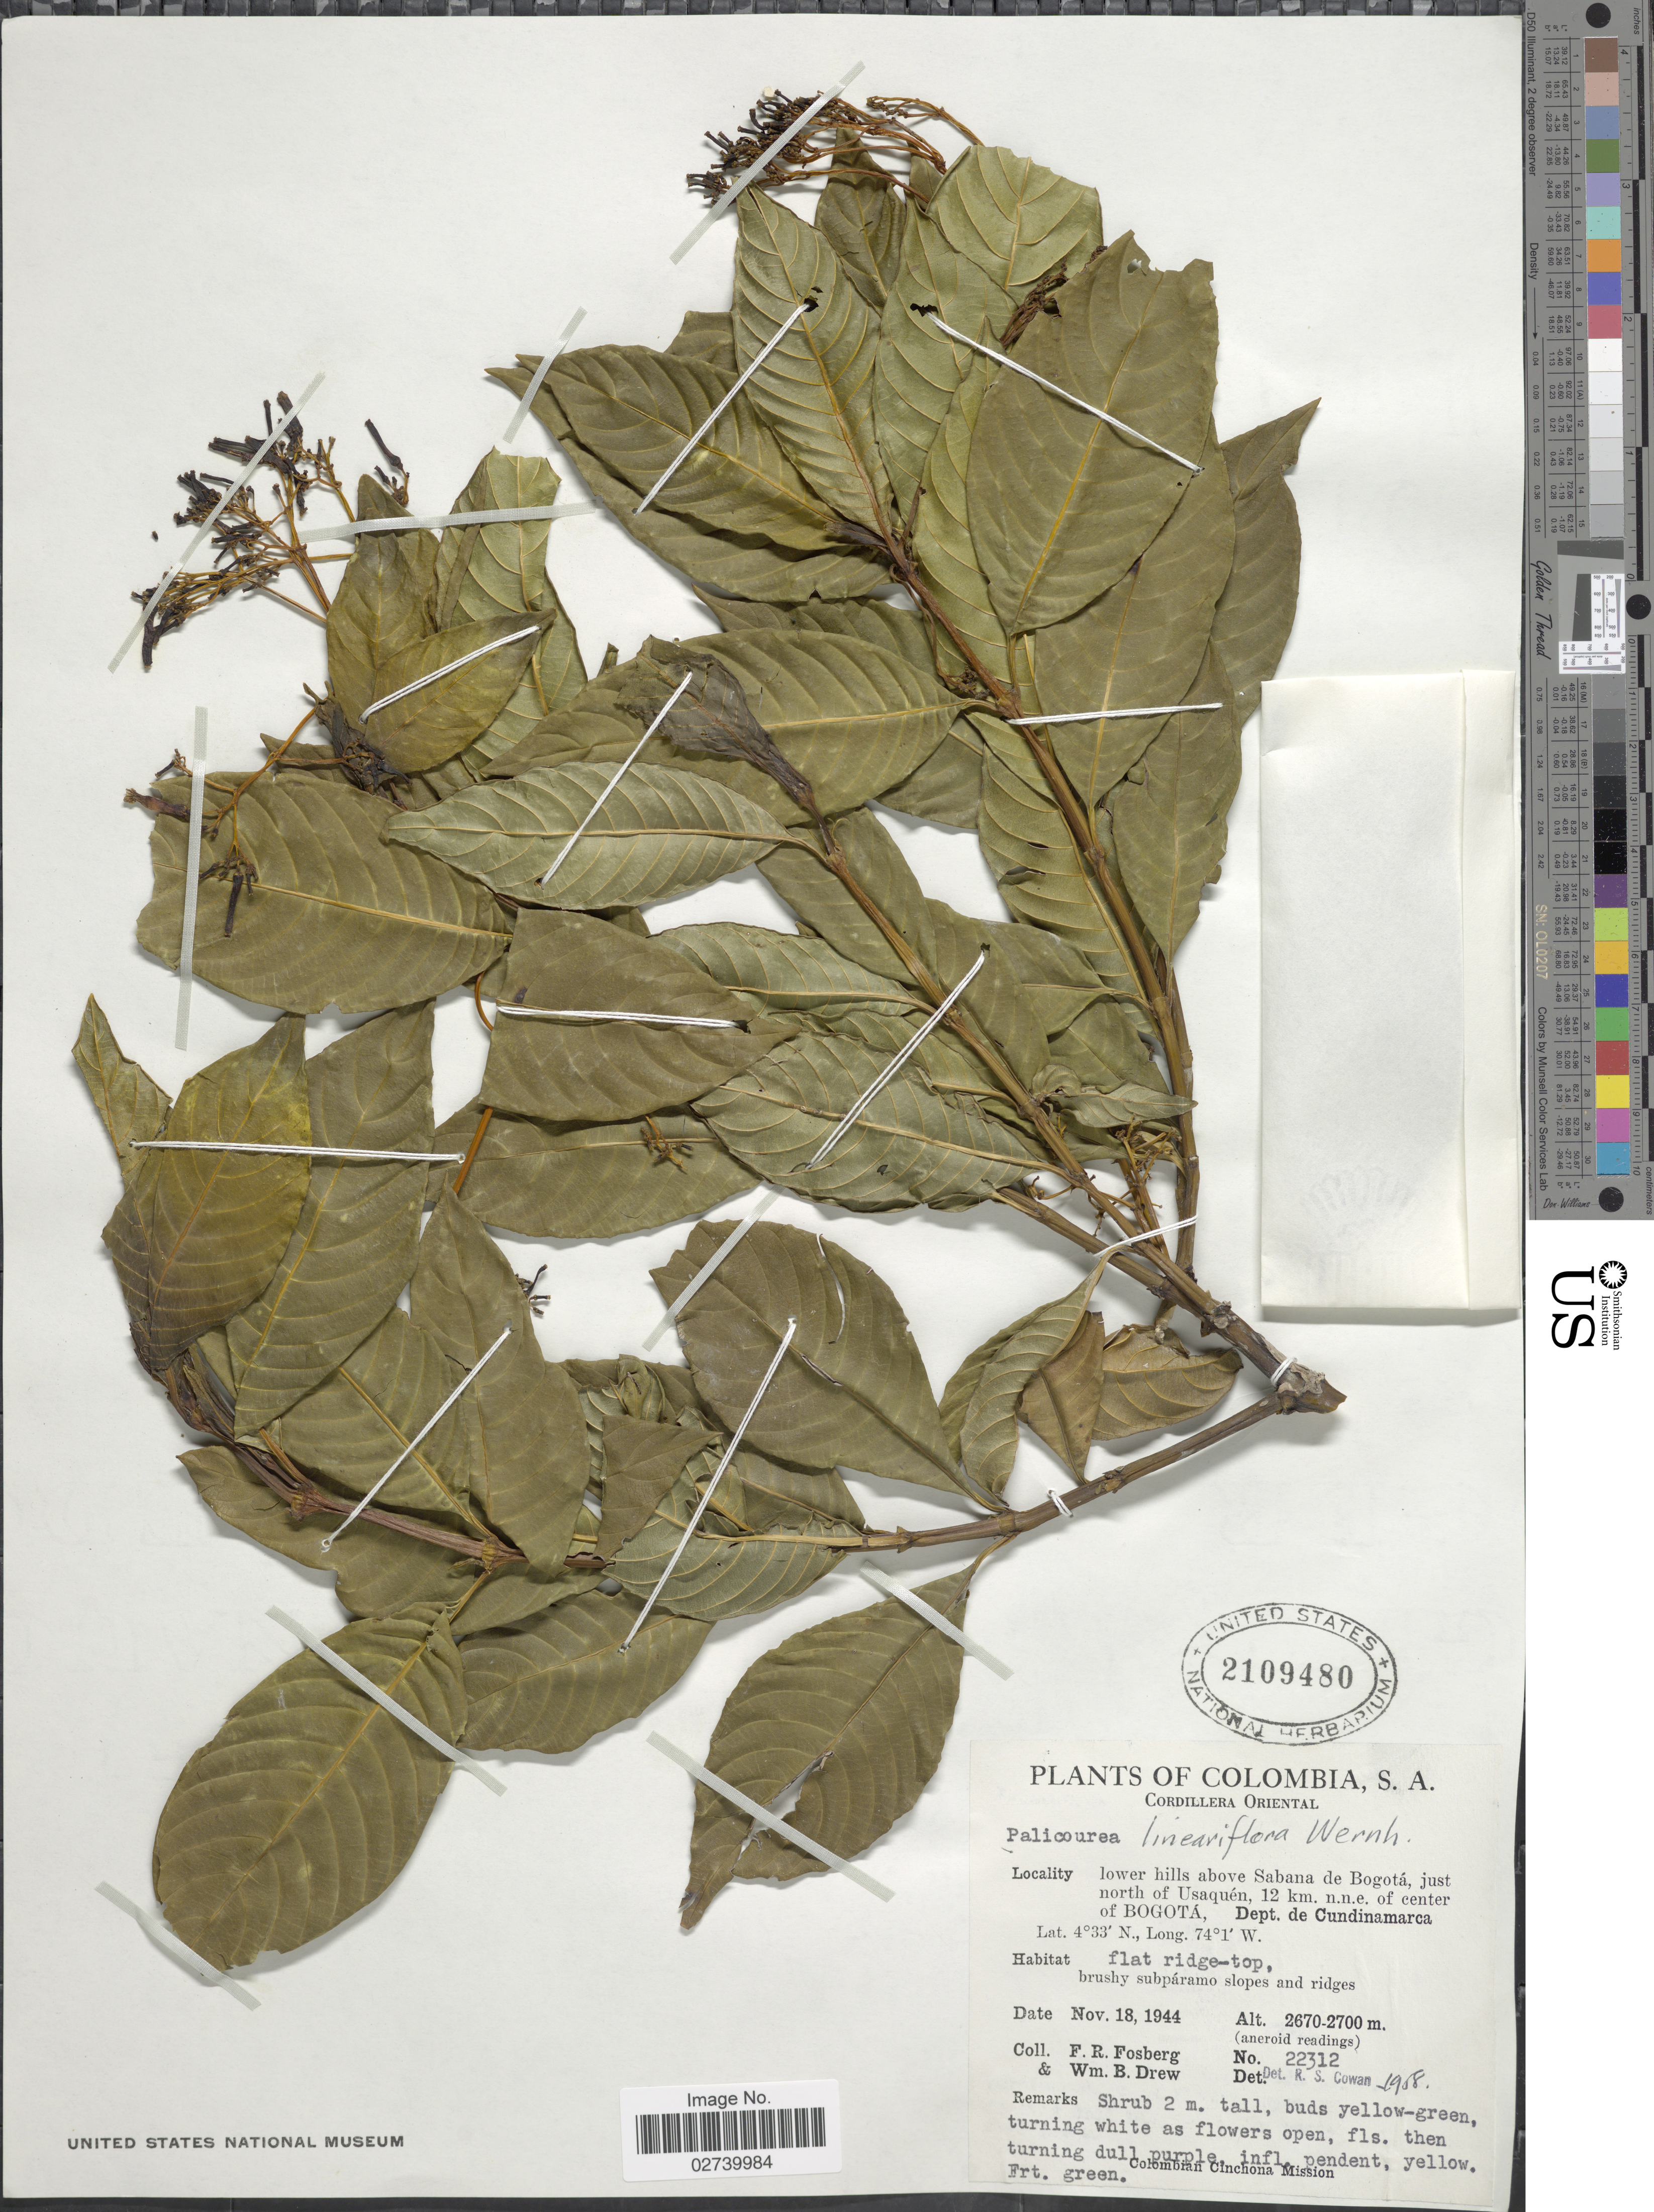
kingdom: Plantae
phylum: Tracheophyta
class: Magnoliopsida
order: Gentianales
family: Rubiaceae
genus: Palicourea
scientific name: Palicourea lineariflora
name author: Wernham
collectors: F. R. Fosberg & W. B. Drew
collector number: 22312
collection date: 1944-11-18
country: Colombia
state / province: Cundinamarca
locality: Cordillera Oriental. lower hills above Sabana de Bogotá, just north of Usaquén, 12 km. n.n.e. of center of Bogotá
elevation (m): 2670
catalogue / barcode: US 2109480